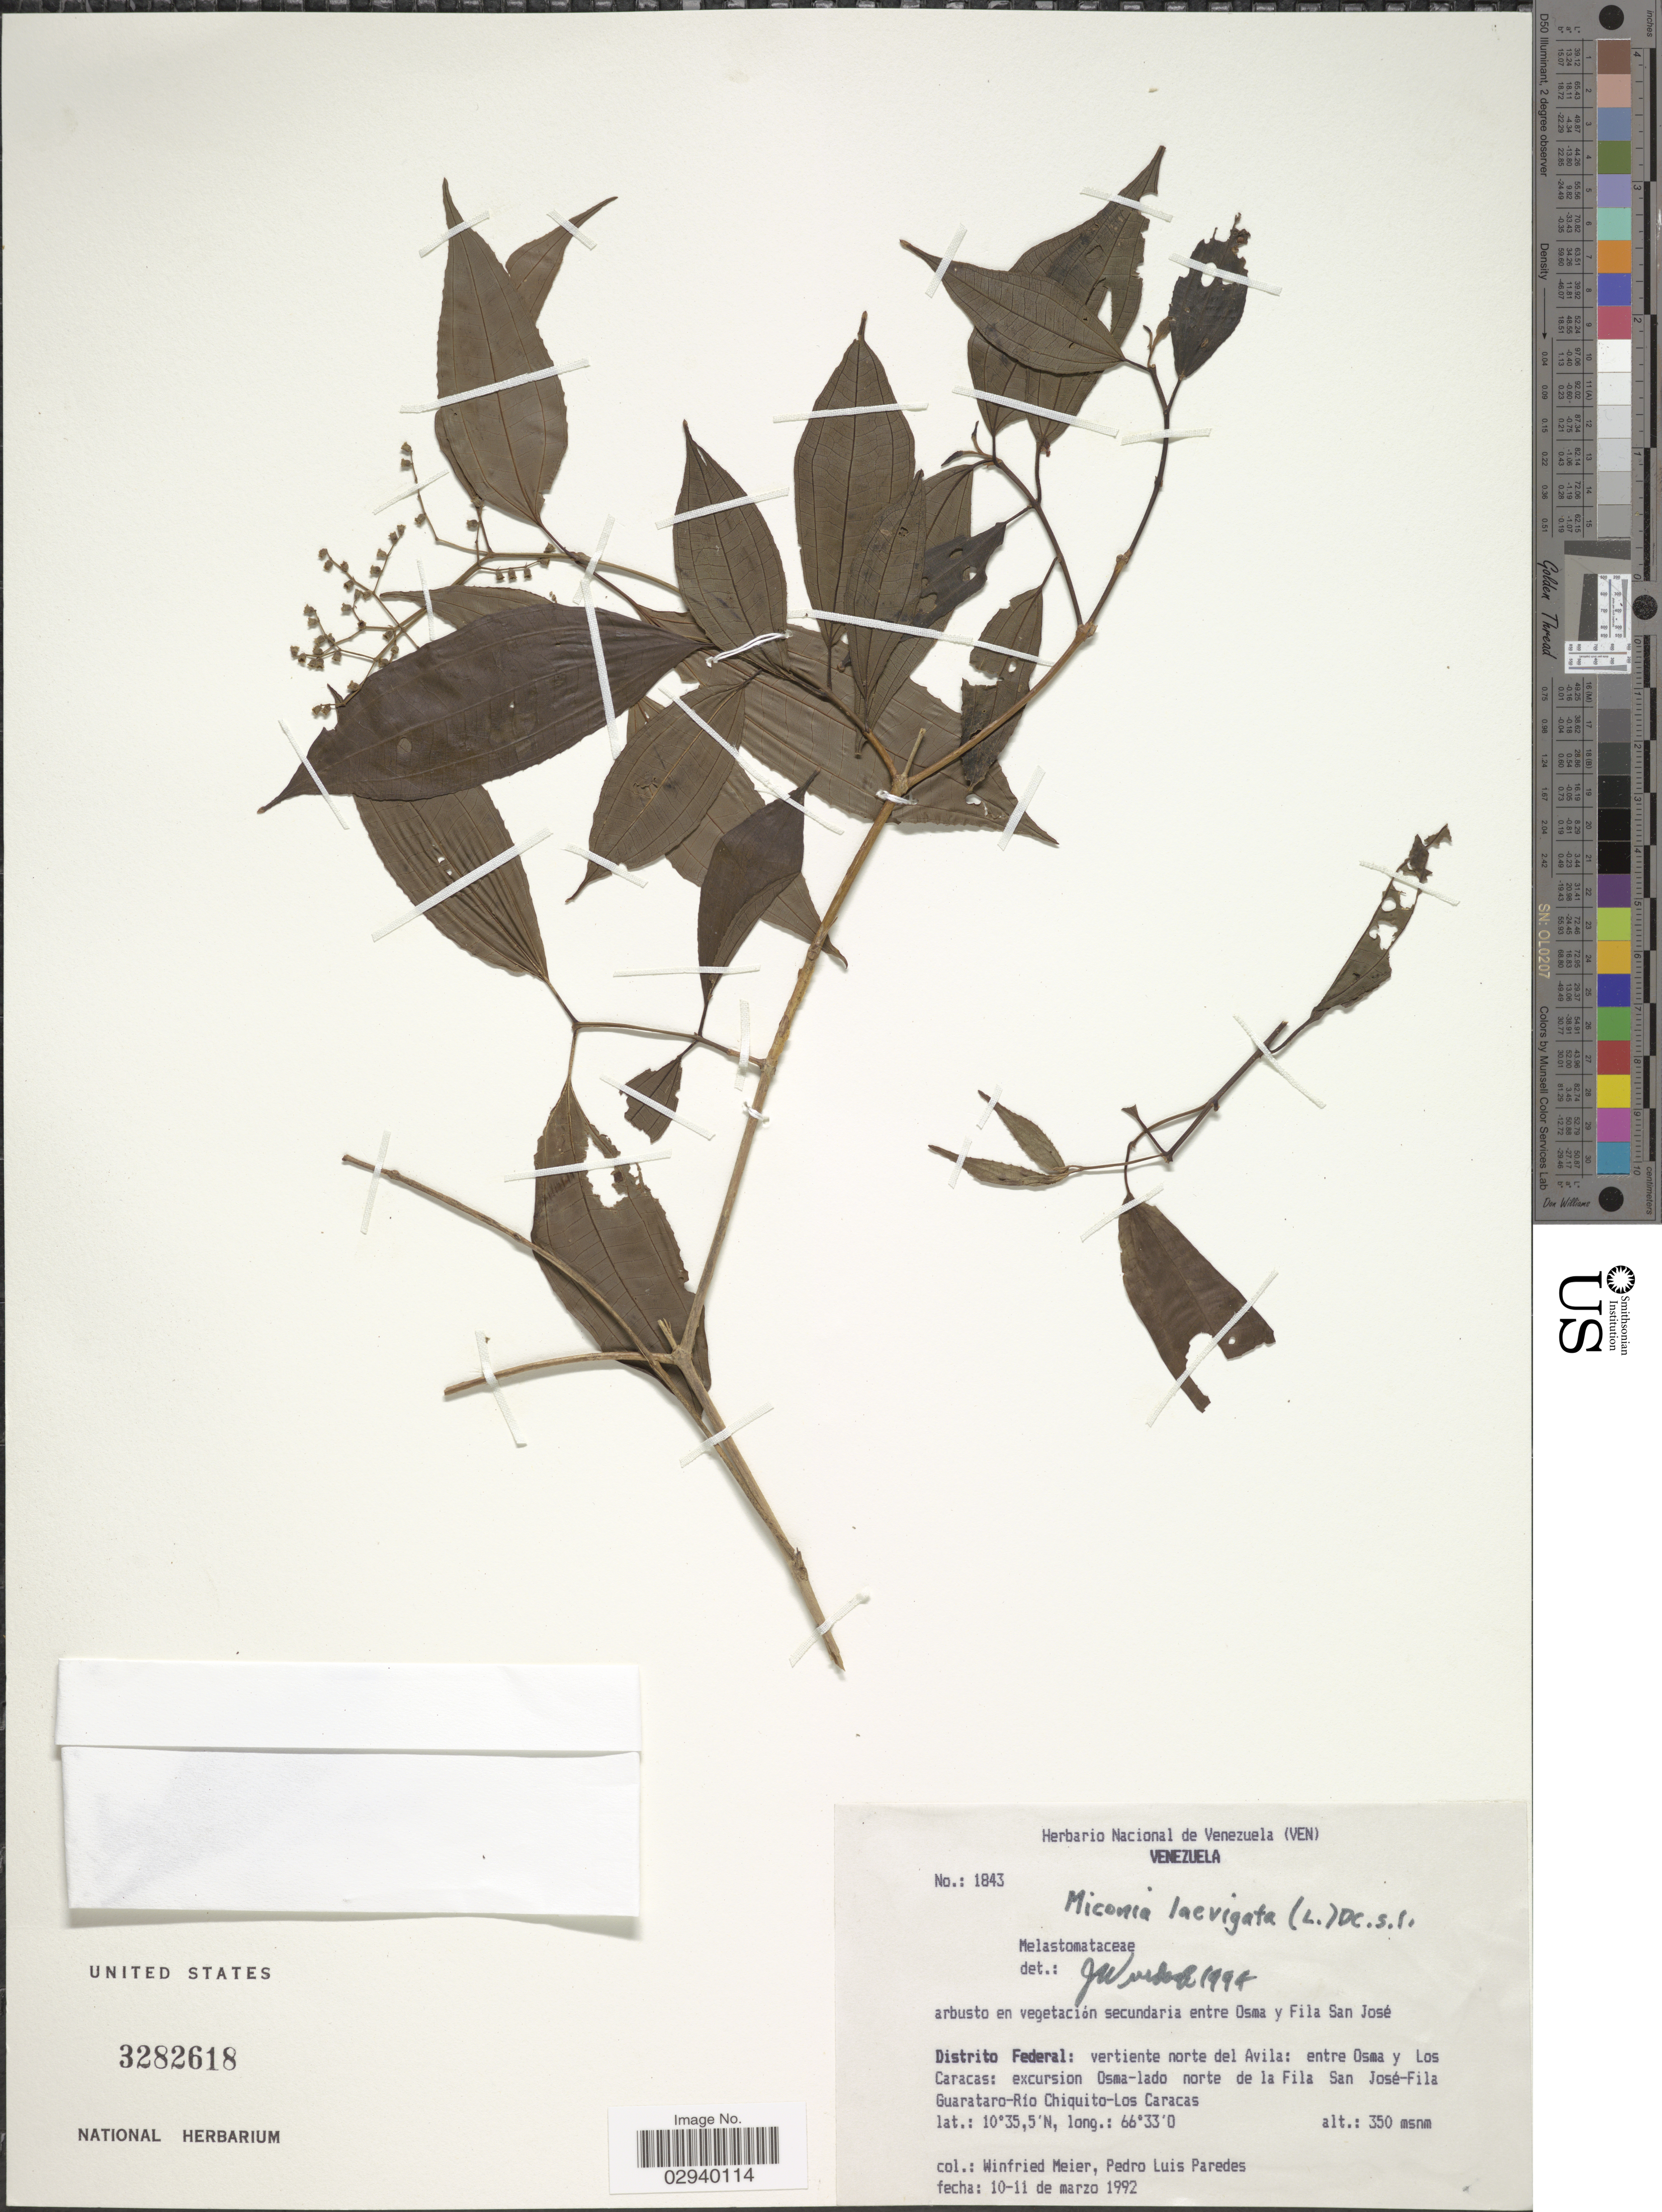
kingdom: Plantae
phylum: Tracheophyta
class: Magnoliopsida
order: Myrtales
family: Melastomataceae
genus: Miconia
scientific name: Miconia laevigata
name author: (L.) D. Don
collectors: W. Meier & P. L. Paredes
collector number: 1843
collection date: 1992-03-10/1992-03-11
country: Venezuela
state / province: Distrito Federal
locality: Distrito Federal: vertiente norte del Avila: entre Osma y Los Caracas: excursion Osma-lado norte de la Fila San José-Fila Guarataro-Río Chiquito-Los Caracas.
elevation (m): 350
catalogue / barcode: US 3282618